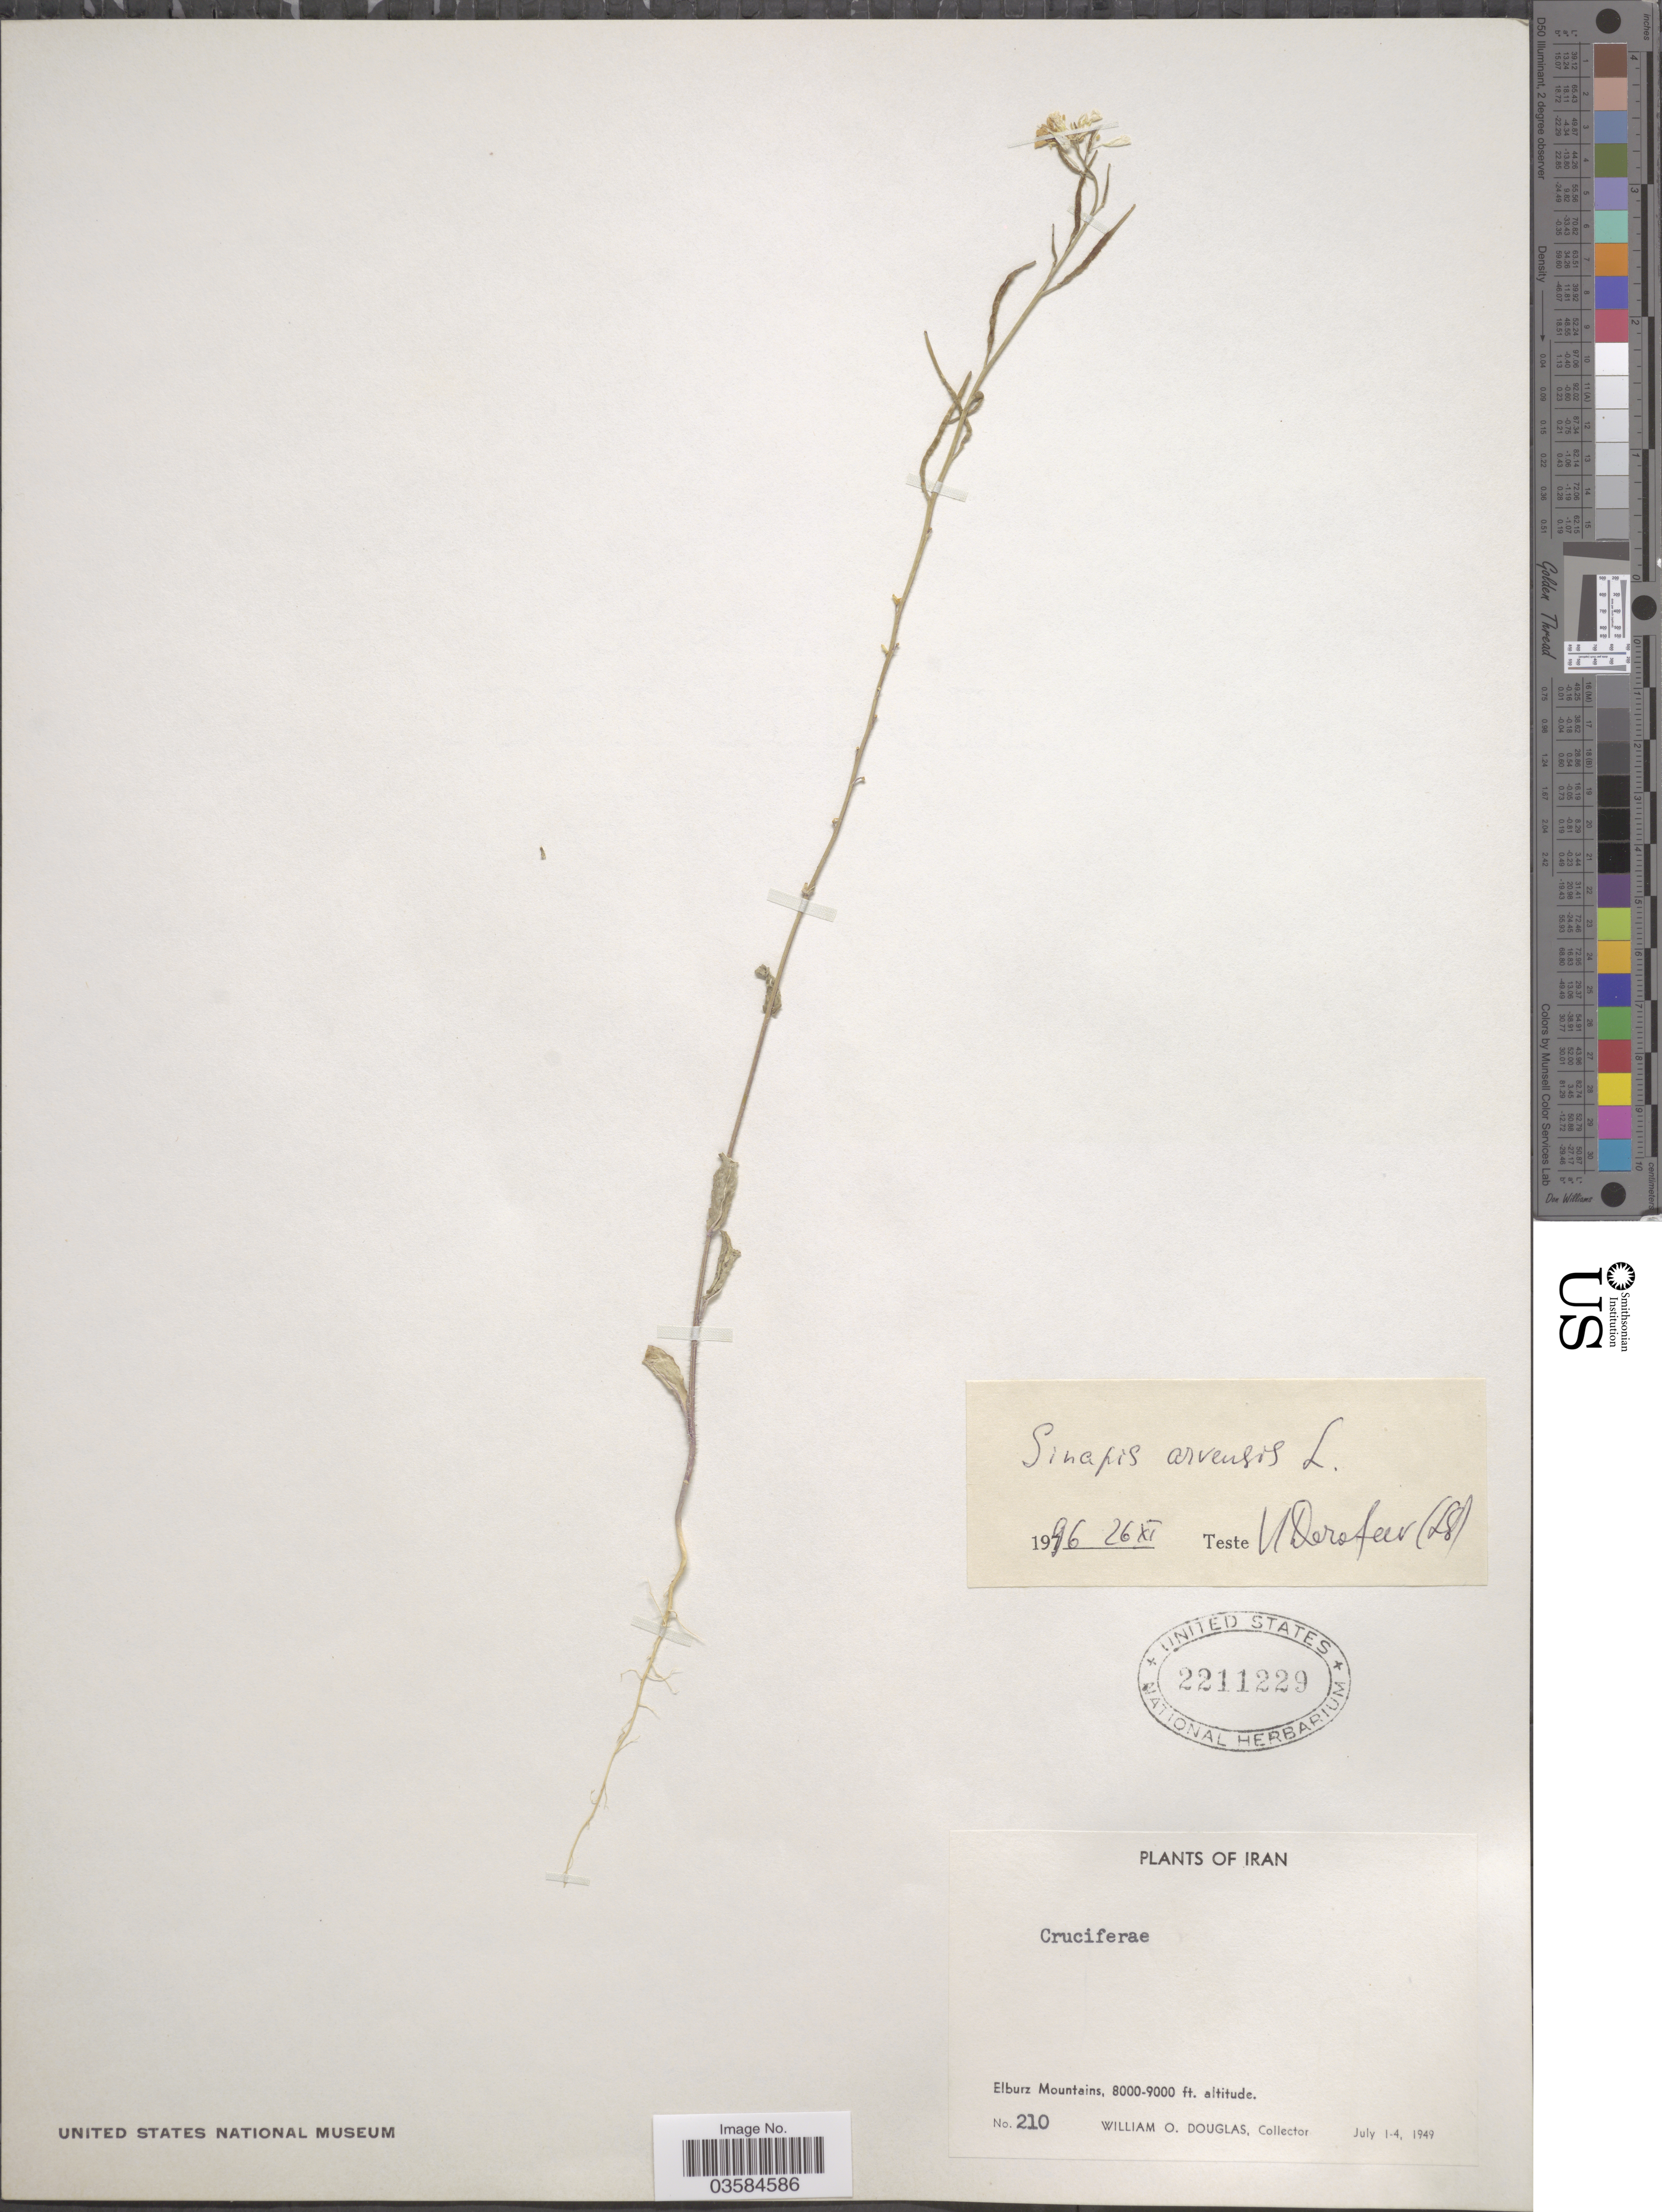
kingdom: Plantae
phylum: Tracheophyta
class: Magnoliopsida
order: Brassicales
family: Brassicaceae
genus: Sinapis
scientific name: Sinapis arvensis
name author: L.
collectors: W. Douglas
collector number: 210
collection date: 1949-07-01/1949-07-04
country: Iran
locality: Elburz Mountains.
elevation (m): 2438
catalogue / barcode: US 2211229